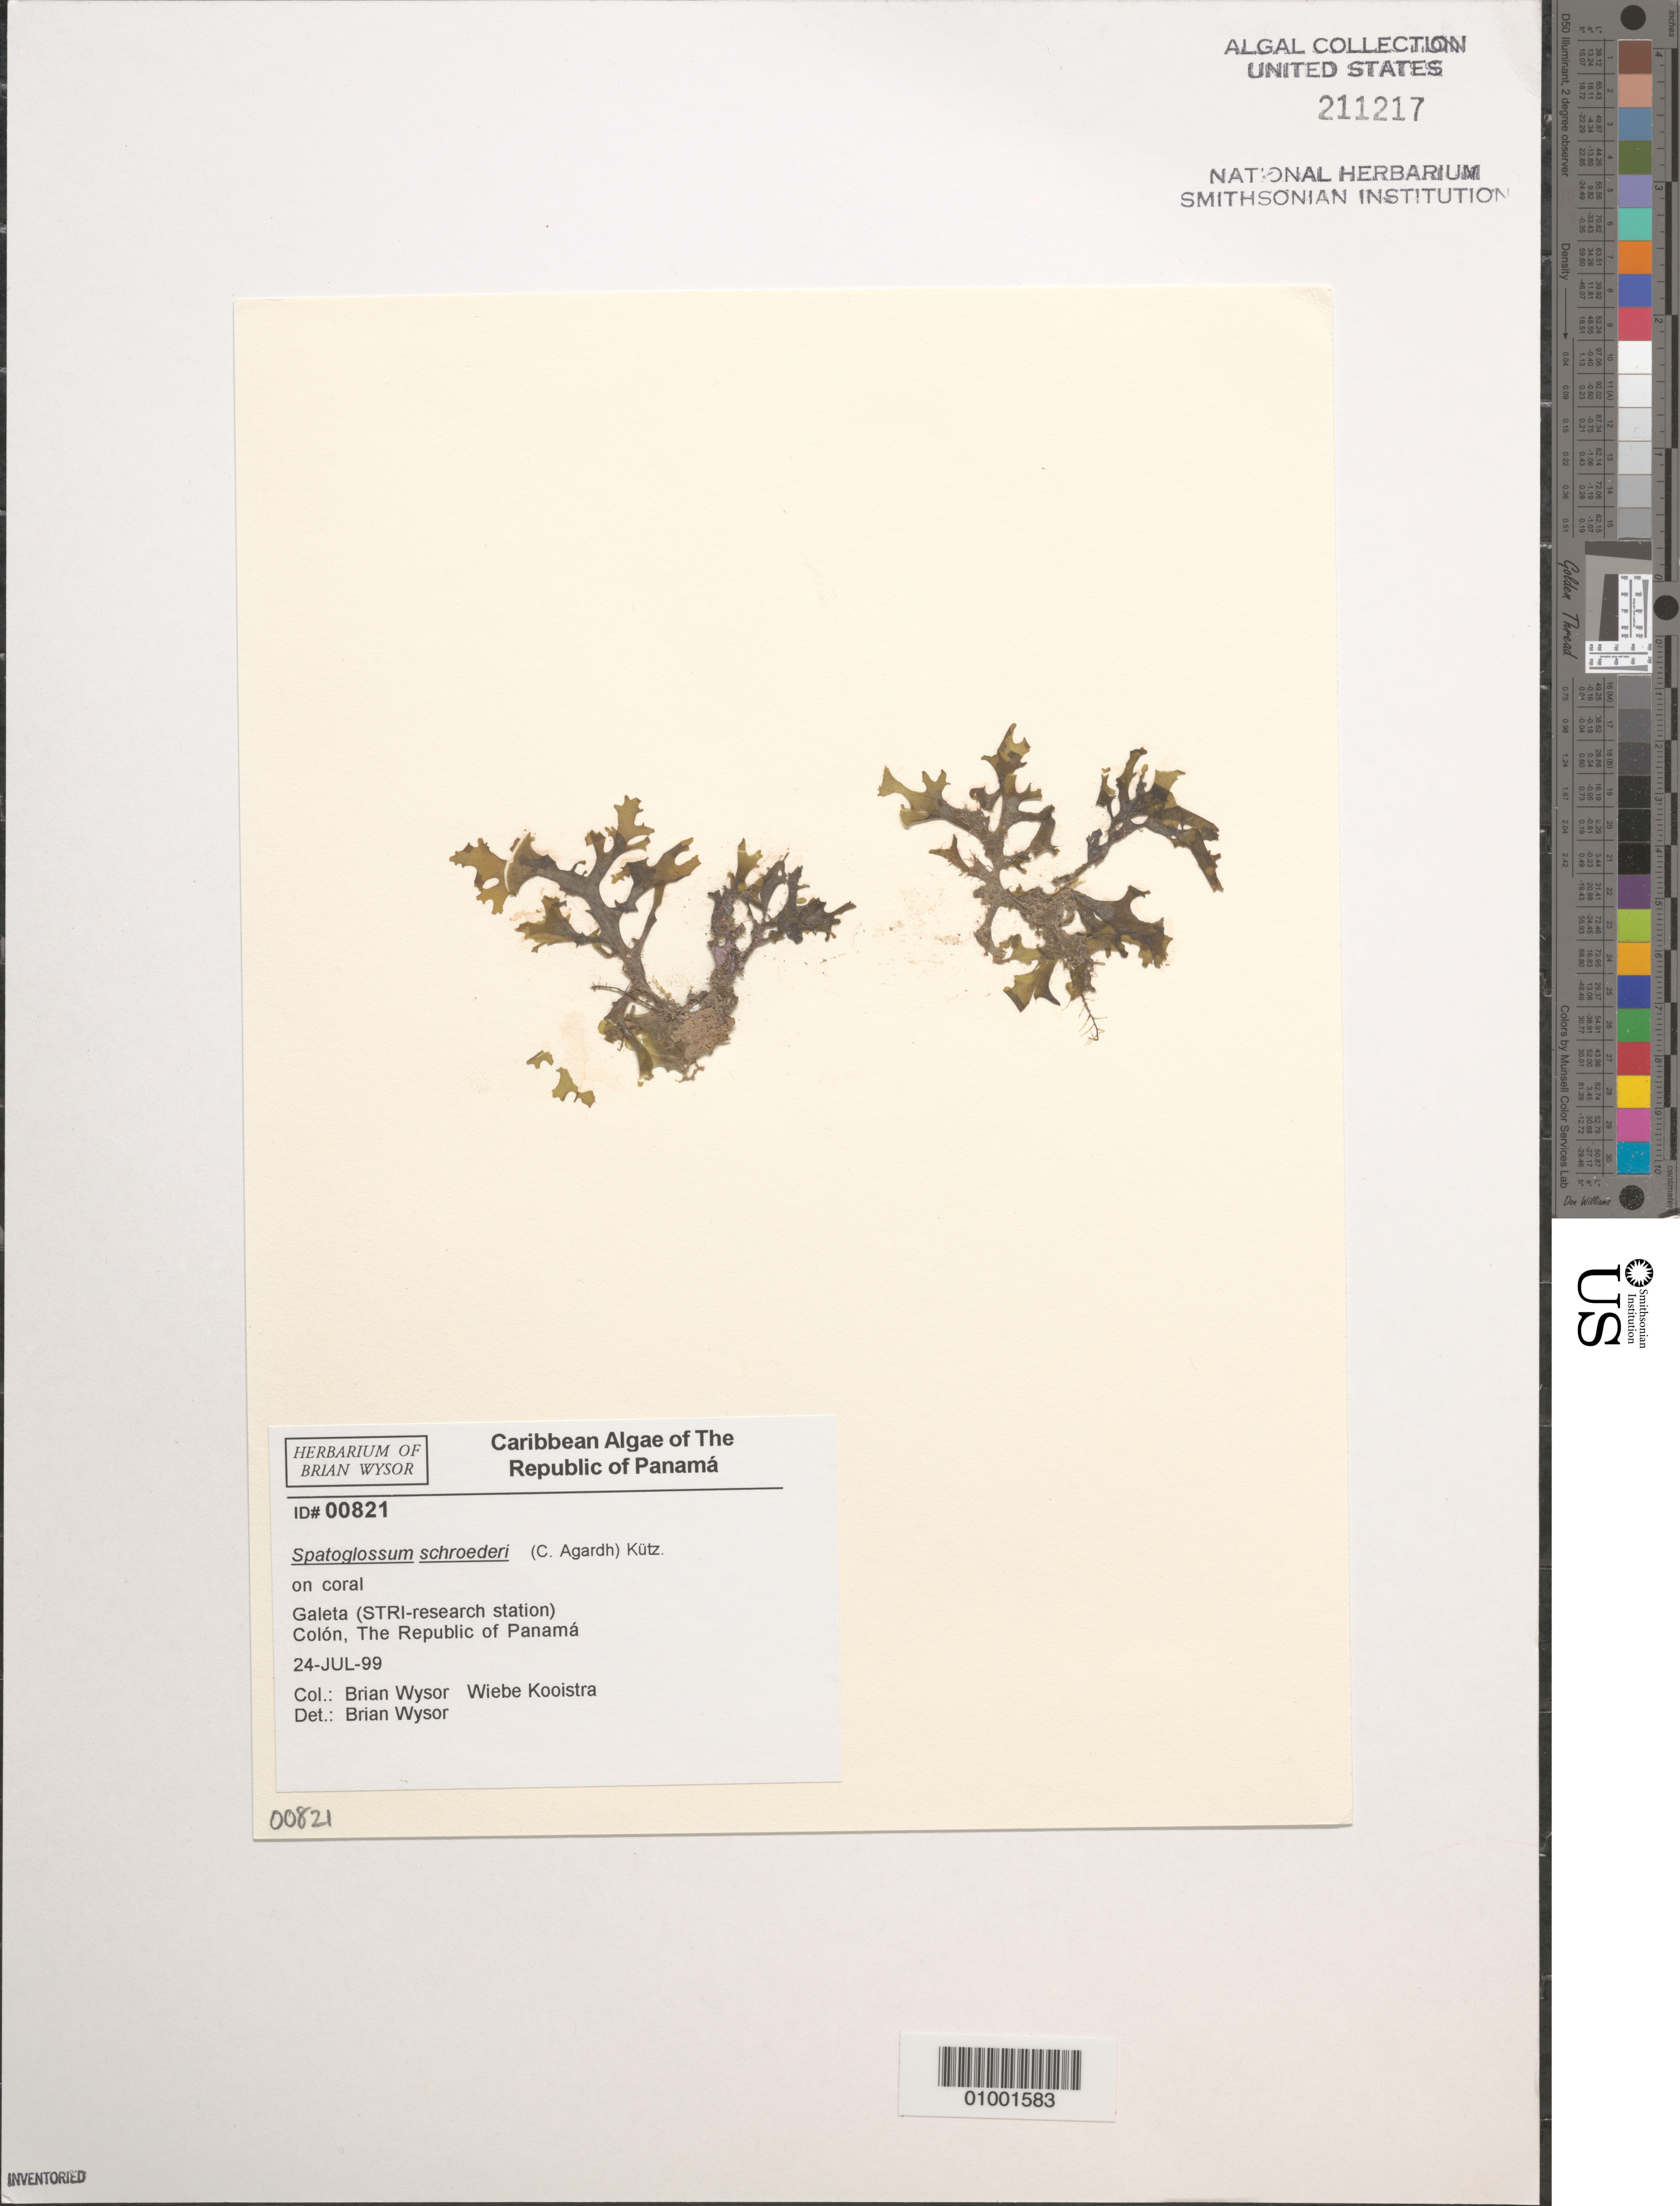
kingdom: Chromista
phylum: Ochrophyta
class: Phaeophyceae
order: Dictyotales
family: Dictyotaceae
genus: Spatoglossum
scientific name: Spatoglossum schroederi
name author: (C. Agardh) Kütz.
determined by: Wysor, B.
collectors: B. Wysor & W. Kooistra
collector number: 00821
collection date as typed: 24 Jul 1999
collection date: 1999-07-24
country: Panama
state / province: Colón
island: Galeta Island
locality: STRI (Smithsonian Tropical Research Institute) research station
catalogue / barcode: US 211217